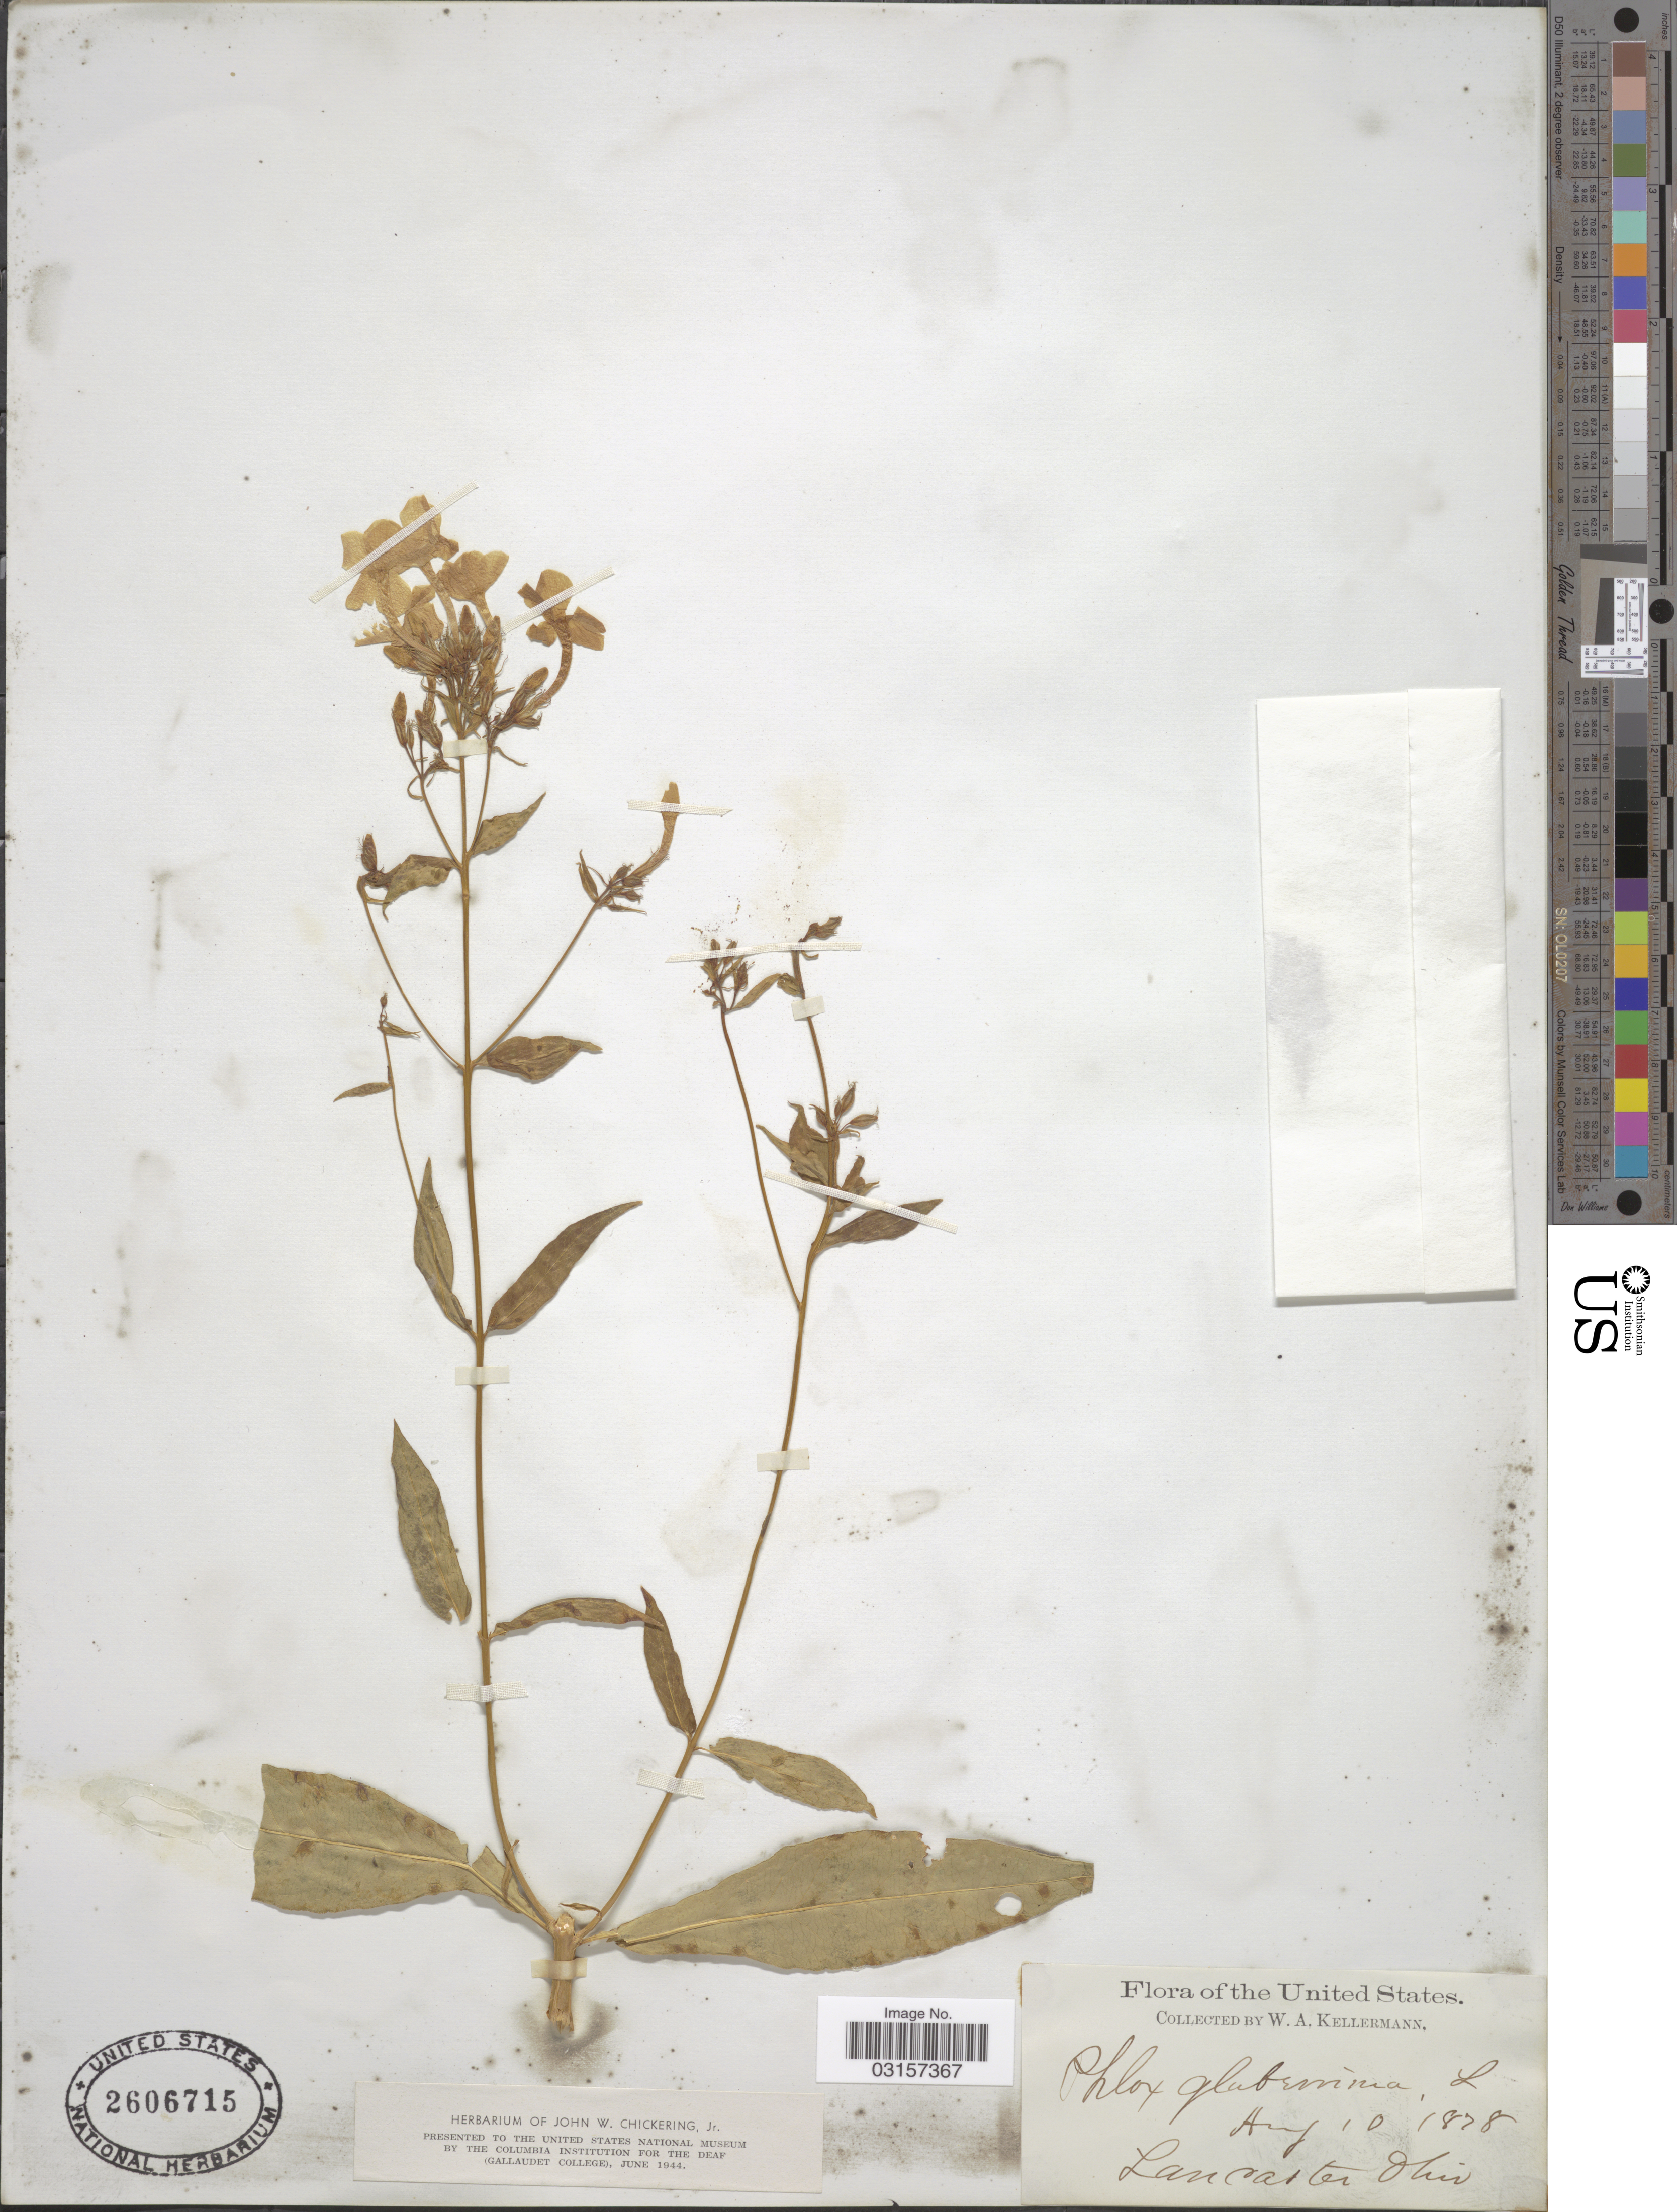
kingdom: Plantae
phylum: Tracheophyta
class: Magnoliopsida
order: Ericales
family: Polemoniaceae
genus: Phlox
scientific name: Phlox glaberrima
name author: L.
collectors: W. A. Kellermann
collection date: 1878-08-10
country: United States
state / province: Ohio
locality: Lancaster.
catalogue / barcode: US 2606715